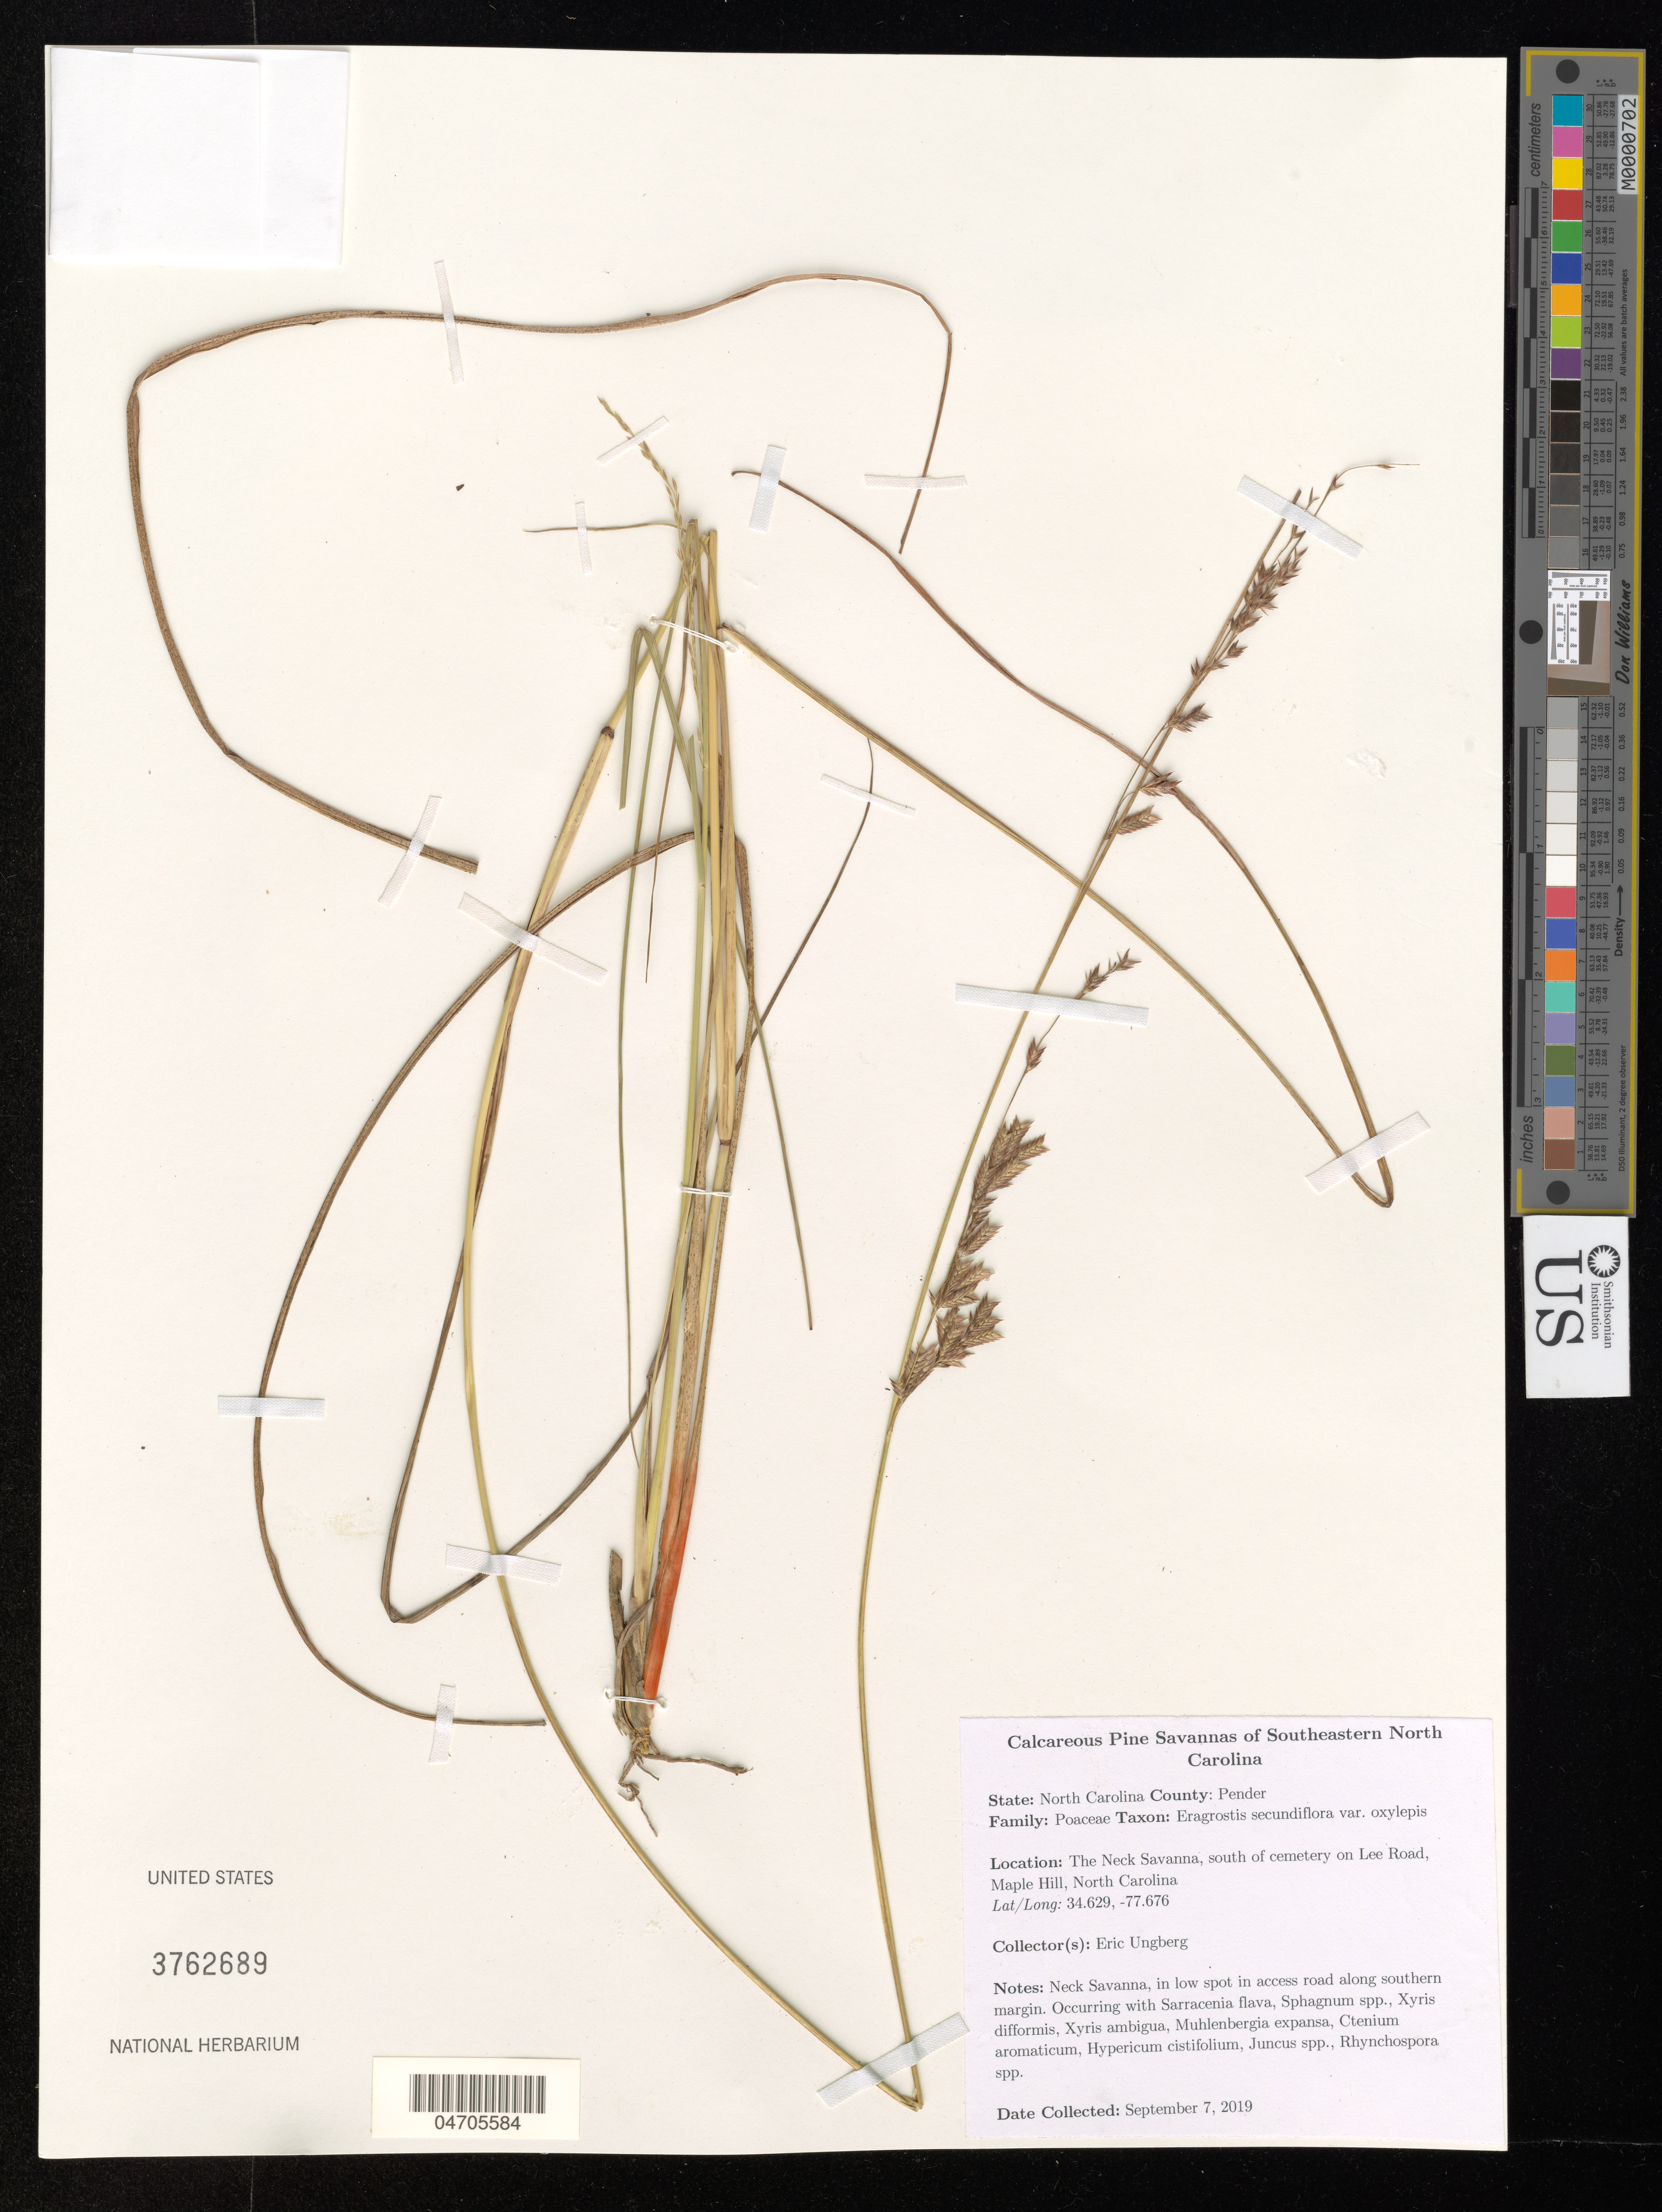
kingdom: Plantae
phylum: Tracheophyta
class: Liliopsida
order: Poales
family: Poaceae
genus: Eragrostis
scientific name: Eragrostis secundiflora subsp. oxylepis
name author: (Torr.) S.D. Koch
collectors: E. Ungberg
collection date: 2019-09-07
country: United States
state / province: North Carolina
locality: Calcareous Pine Savannas of Southeastern North Carolina. County: Pender. The Neck Savanna, south of cemetery on Lee Road, Maple Hill. Neck Savanna, in low spot in accesss road along southern margin.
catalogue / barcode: US 3762689